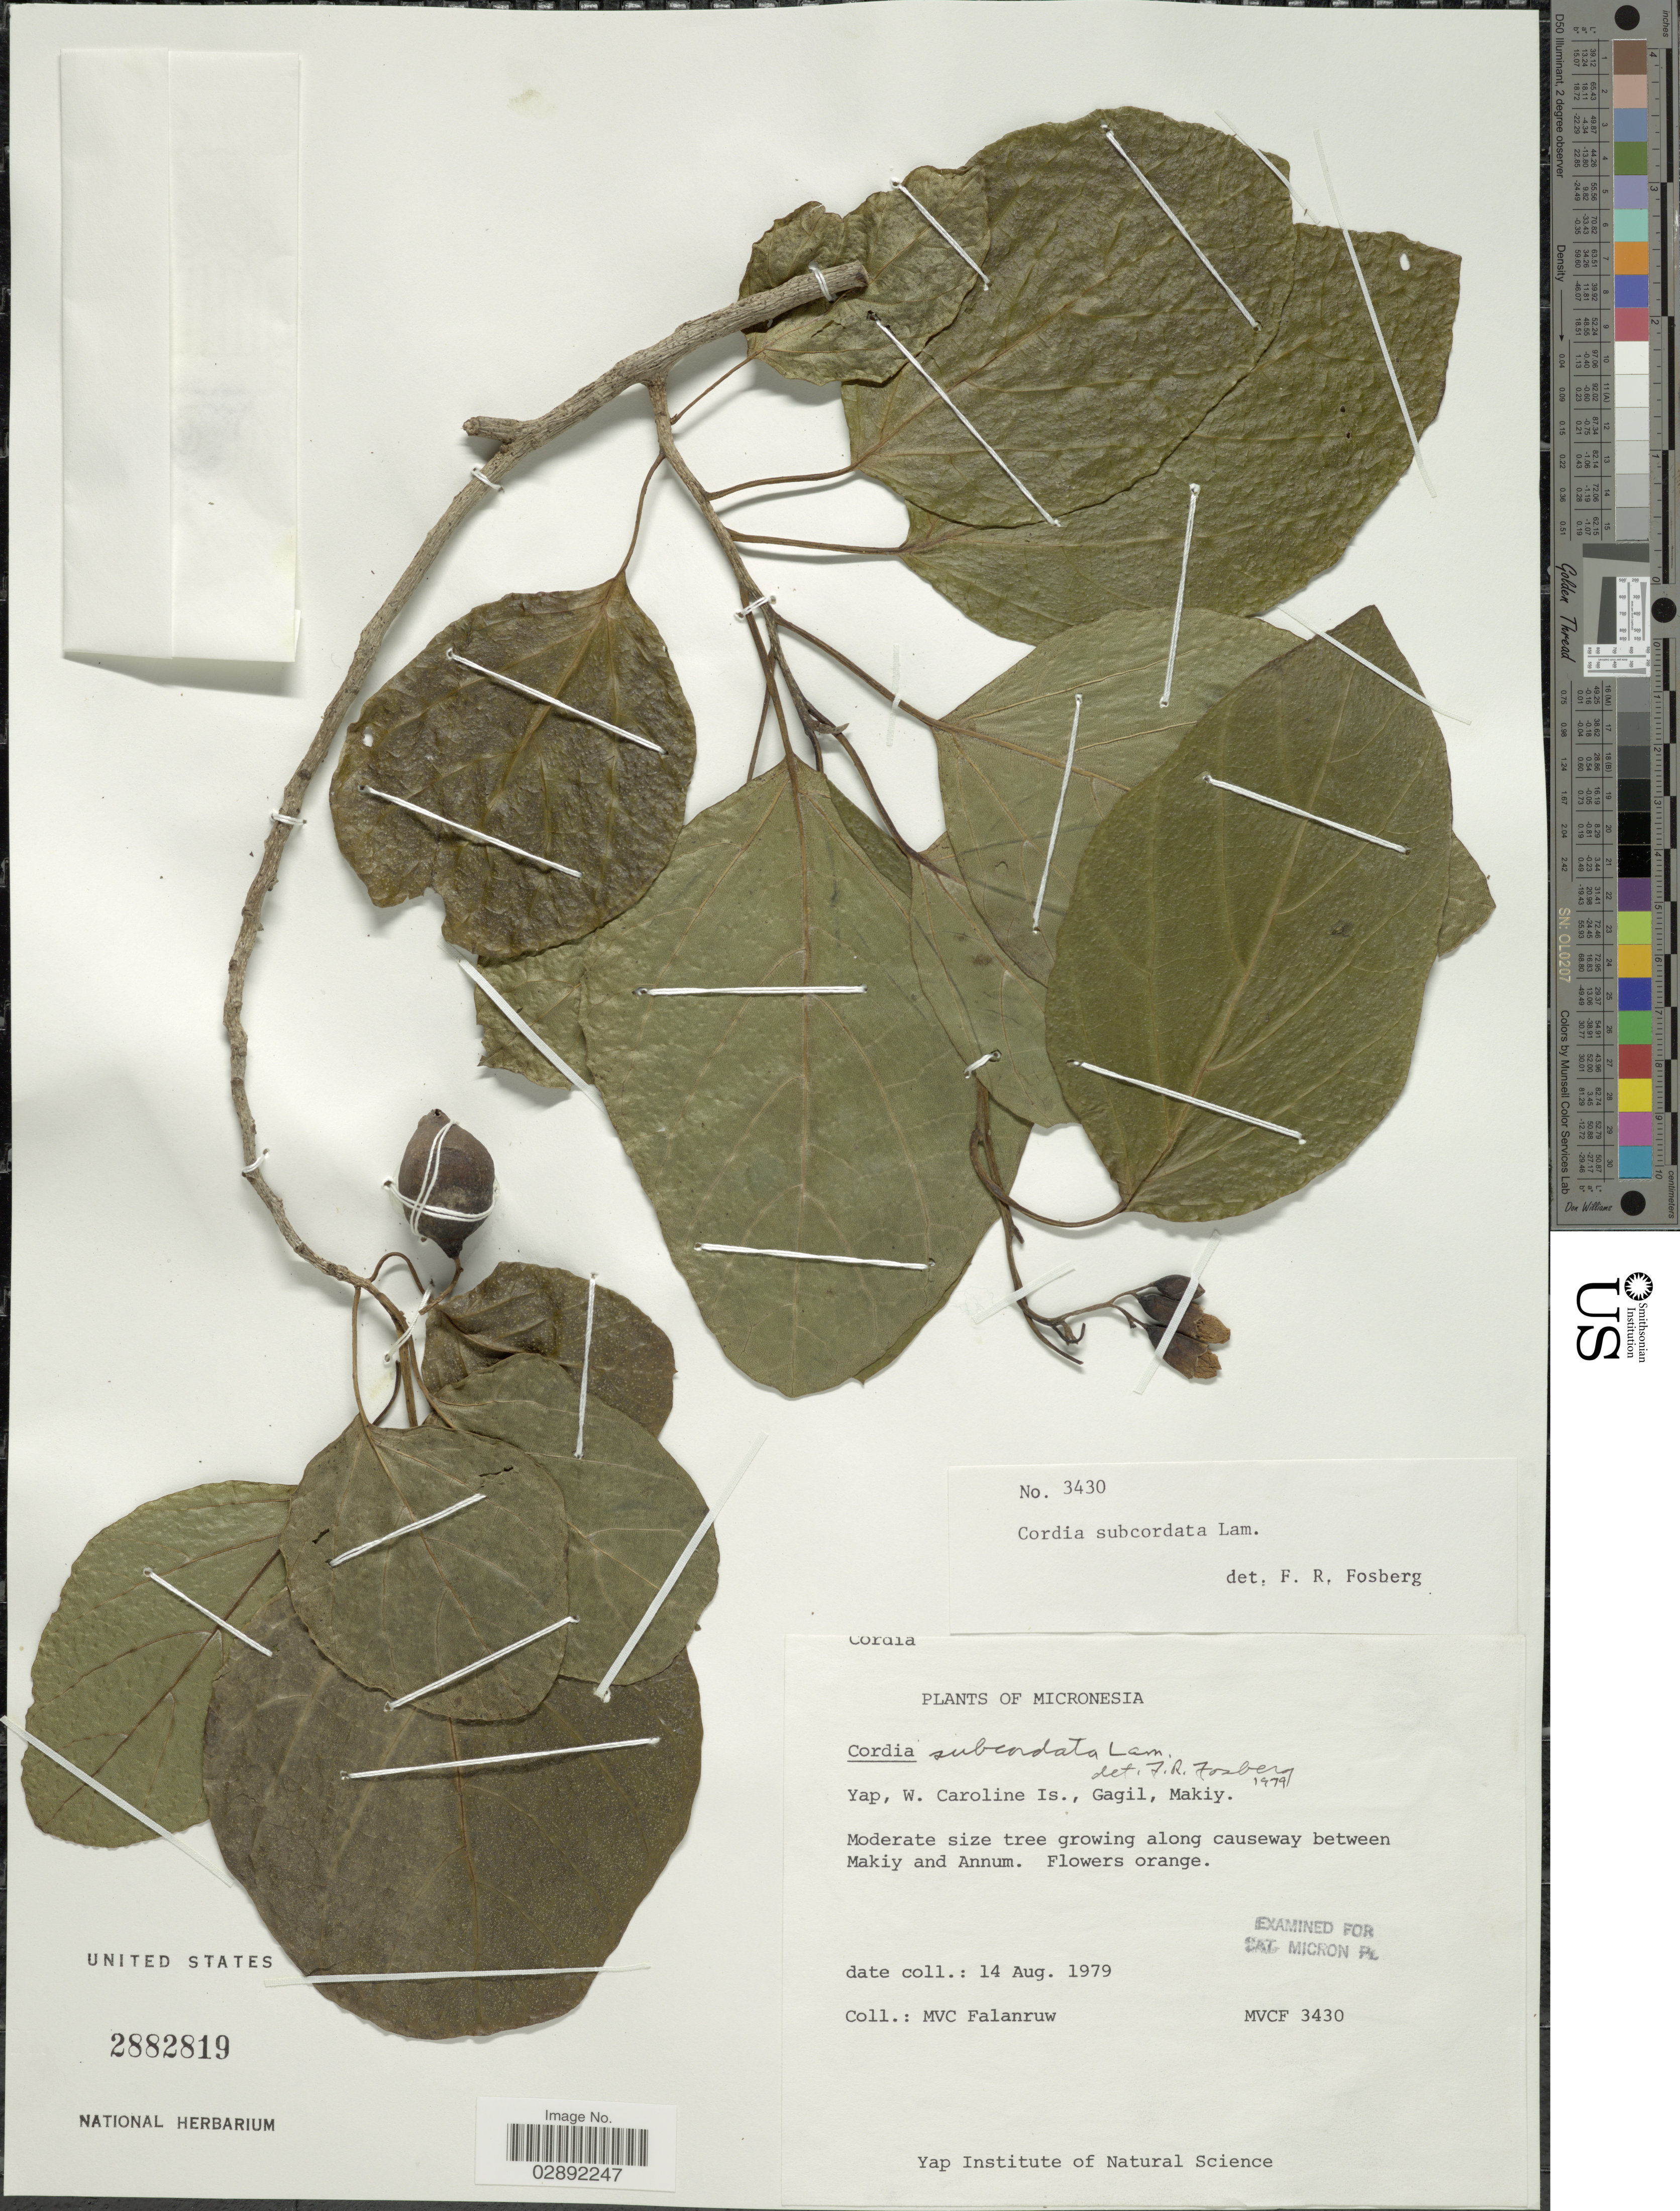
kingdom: Plantae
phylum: Tracheophyta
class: Magnoliopsida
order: Boraginales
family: Cordiaceae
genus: Cordia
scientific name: Cordia subcordata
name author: Lam.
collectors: M. V. Falanruw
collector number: MVCF3430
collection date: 1979-08-14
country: Micronesia, Federated States of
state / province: Yap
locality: W. Caroline Is., Gagil, Makiy. Between Makiy and Annum.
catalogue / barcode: US 2882819